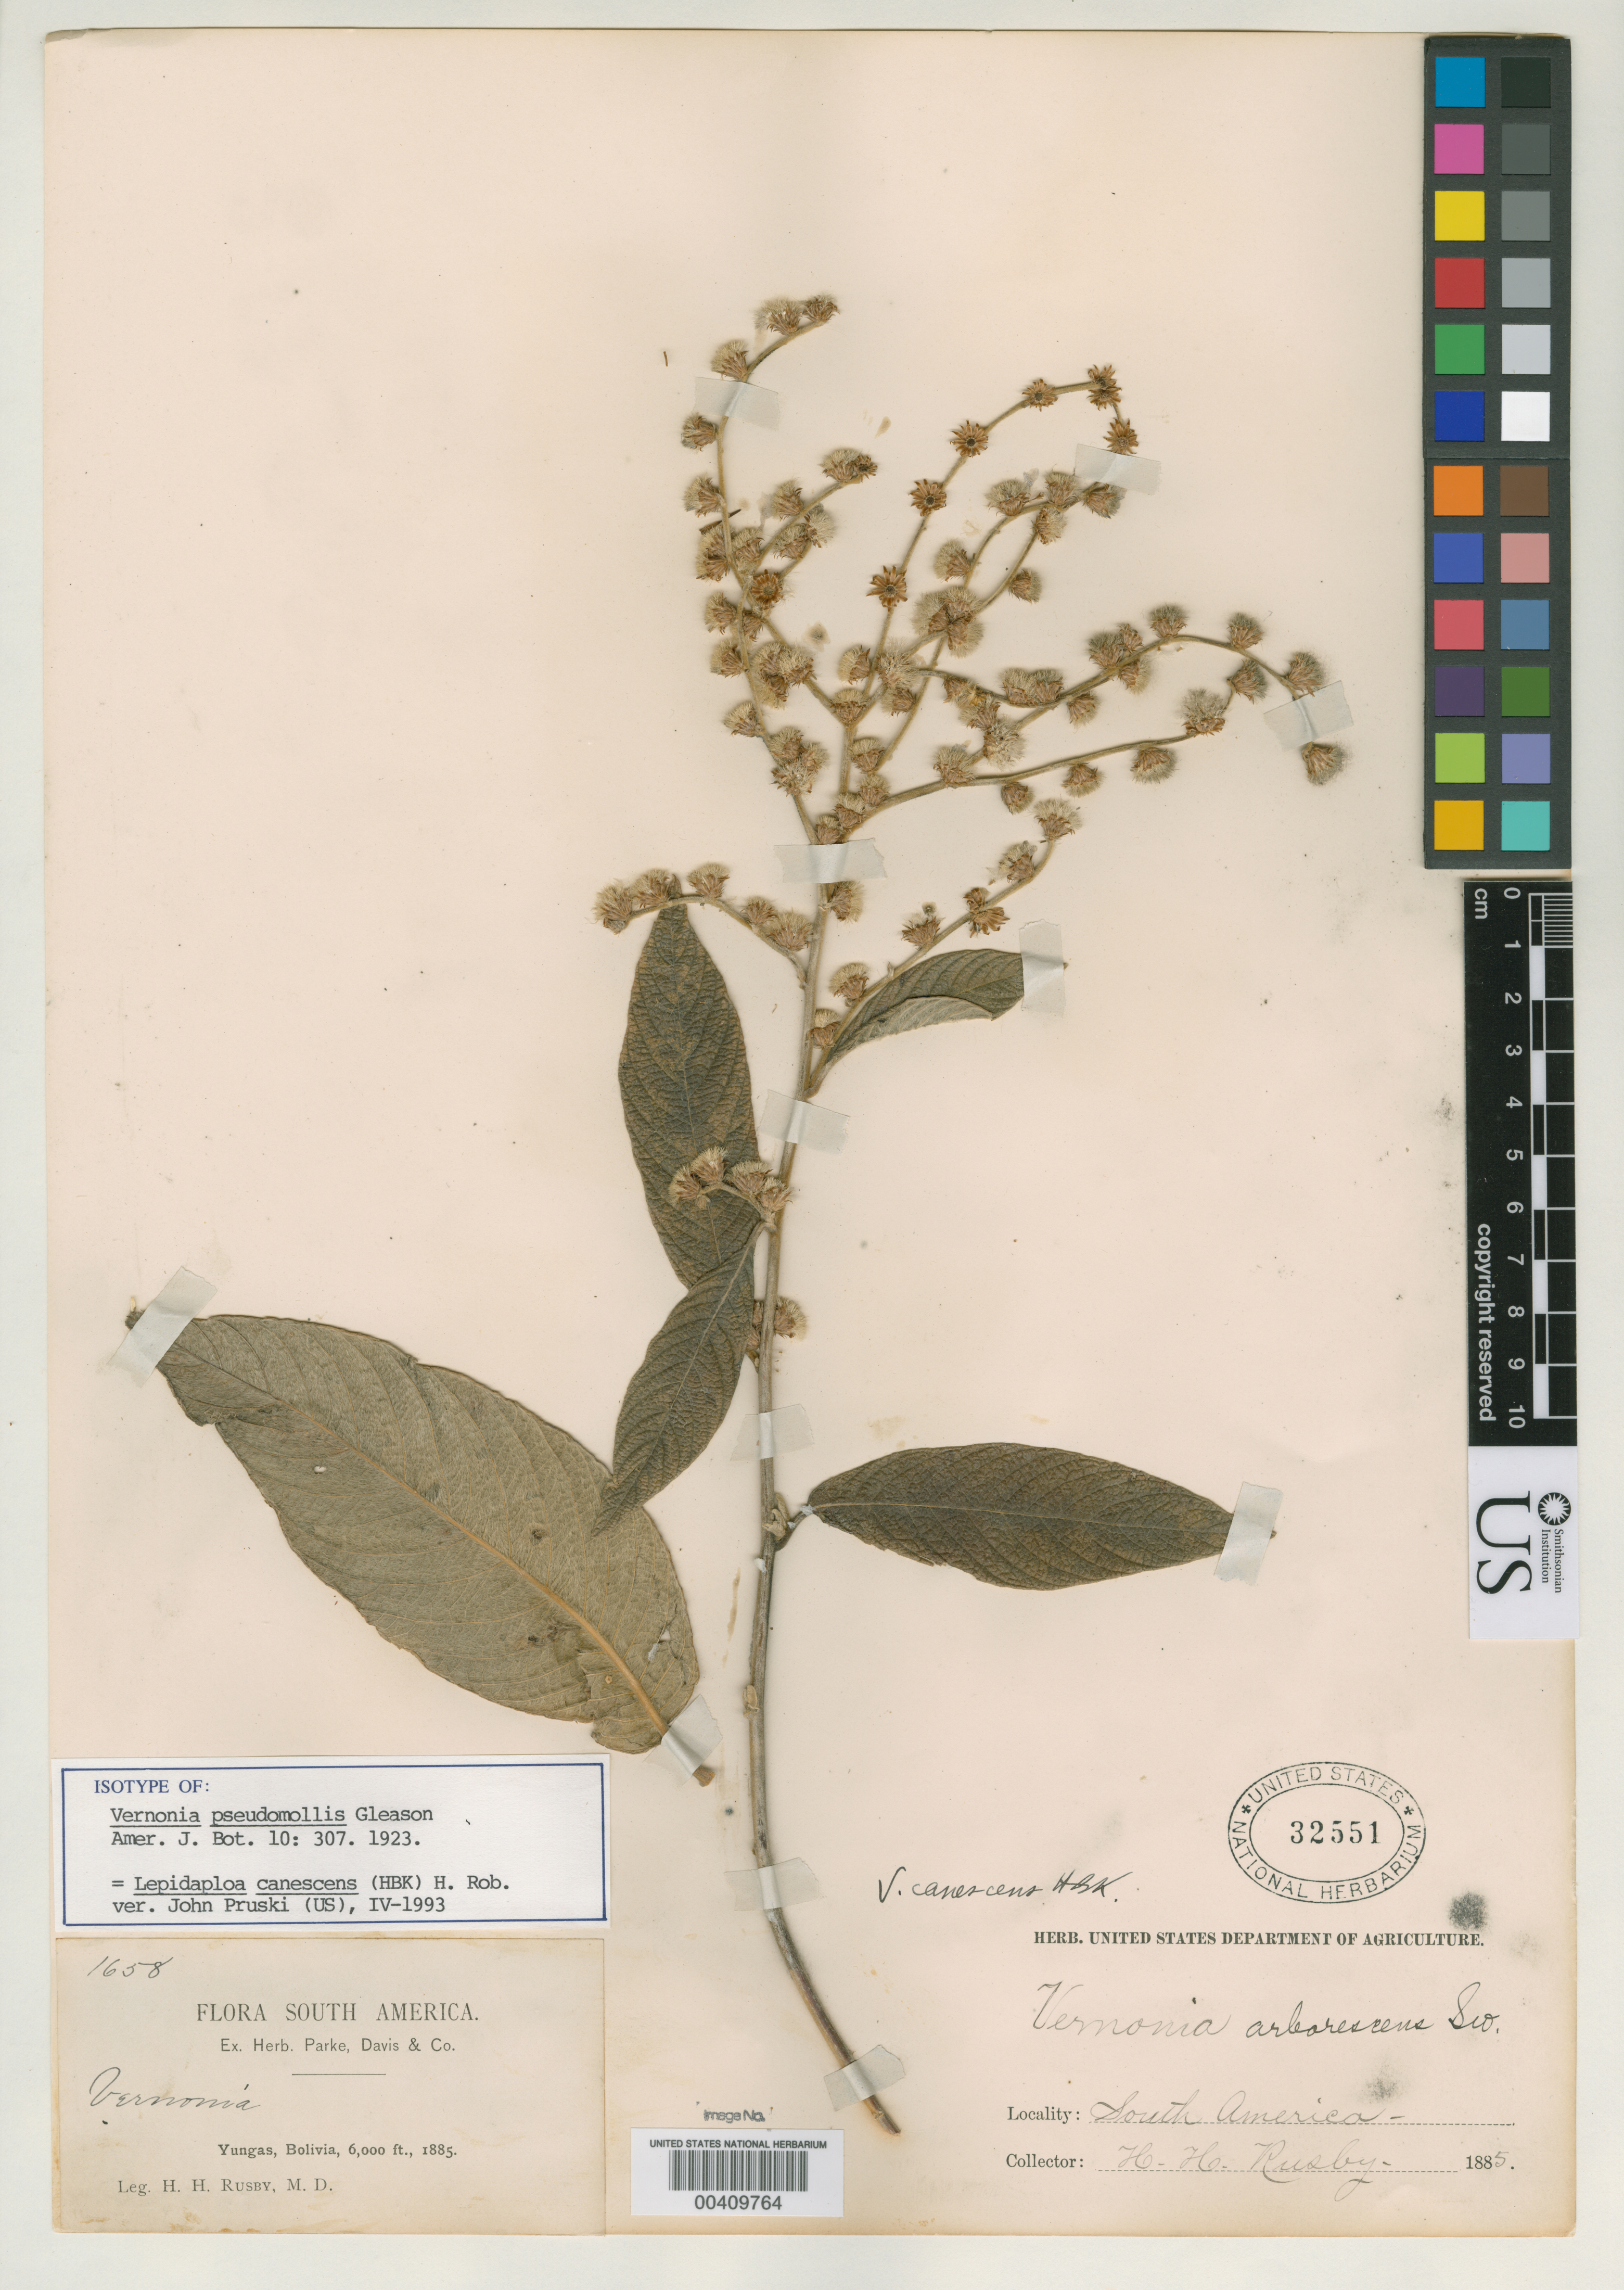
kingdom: Plantae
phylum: Tracheophyta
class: Magnoliopsida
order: Asterales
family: Asteraceae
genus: Lepidaploa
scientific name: Lepidaploa canescens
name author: (Kunth) H. Rob.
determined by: Pruski, J. F.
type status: Isotype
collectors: H. H. Rusby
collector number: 1658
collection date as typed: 1885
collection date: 1885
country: Bolivia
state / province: La Paz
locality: Yungas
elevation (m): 1829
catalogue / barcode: US 32551